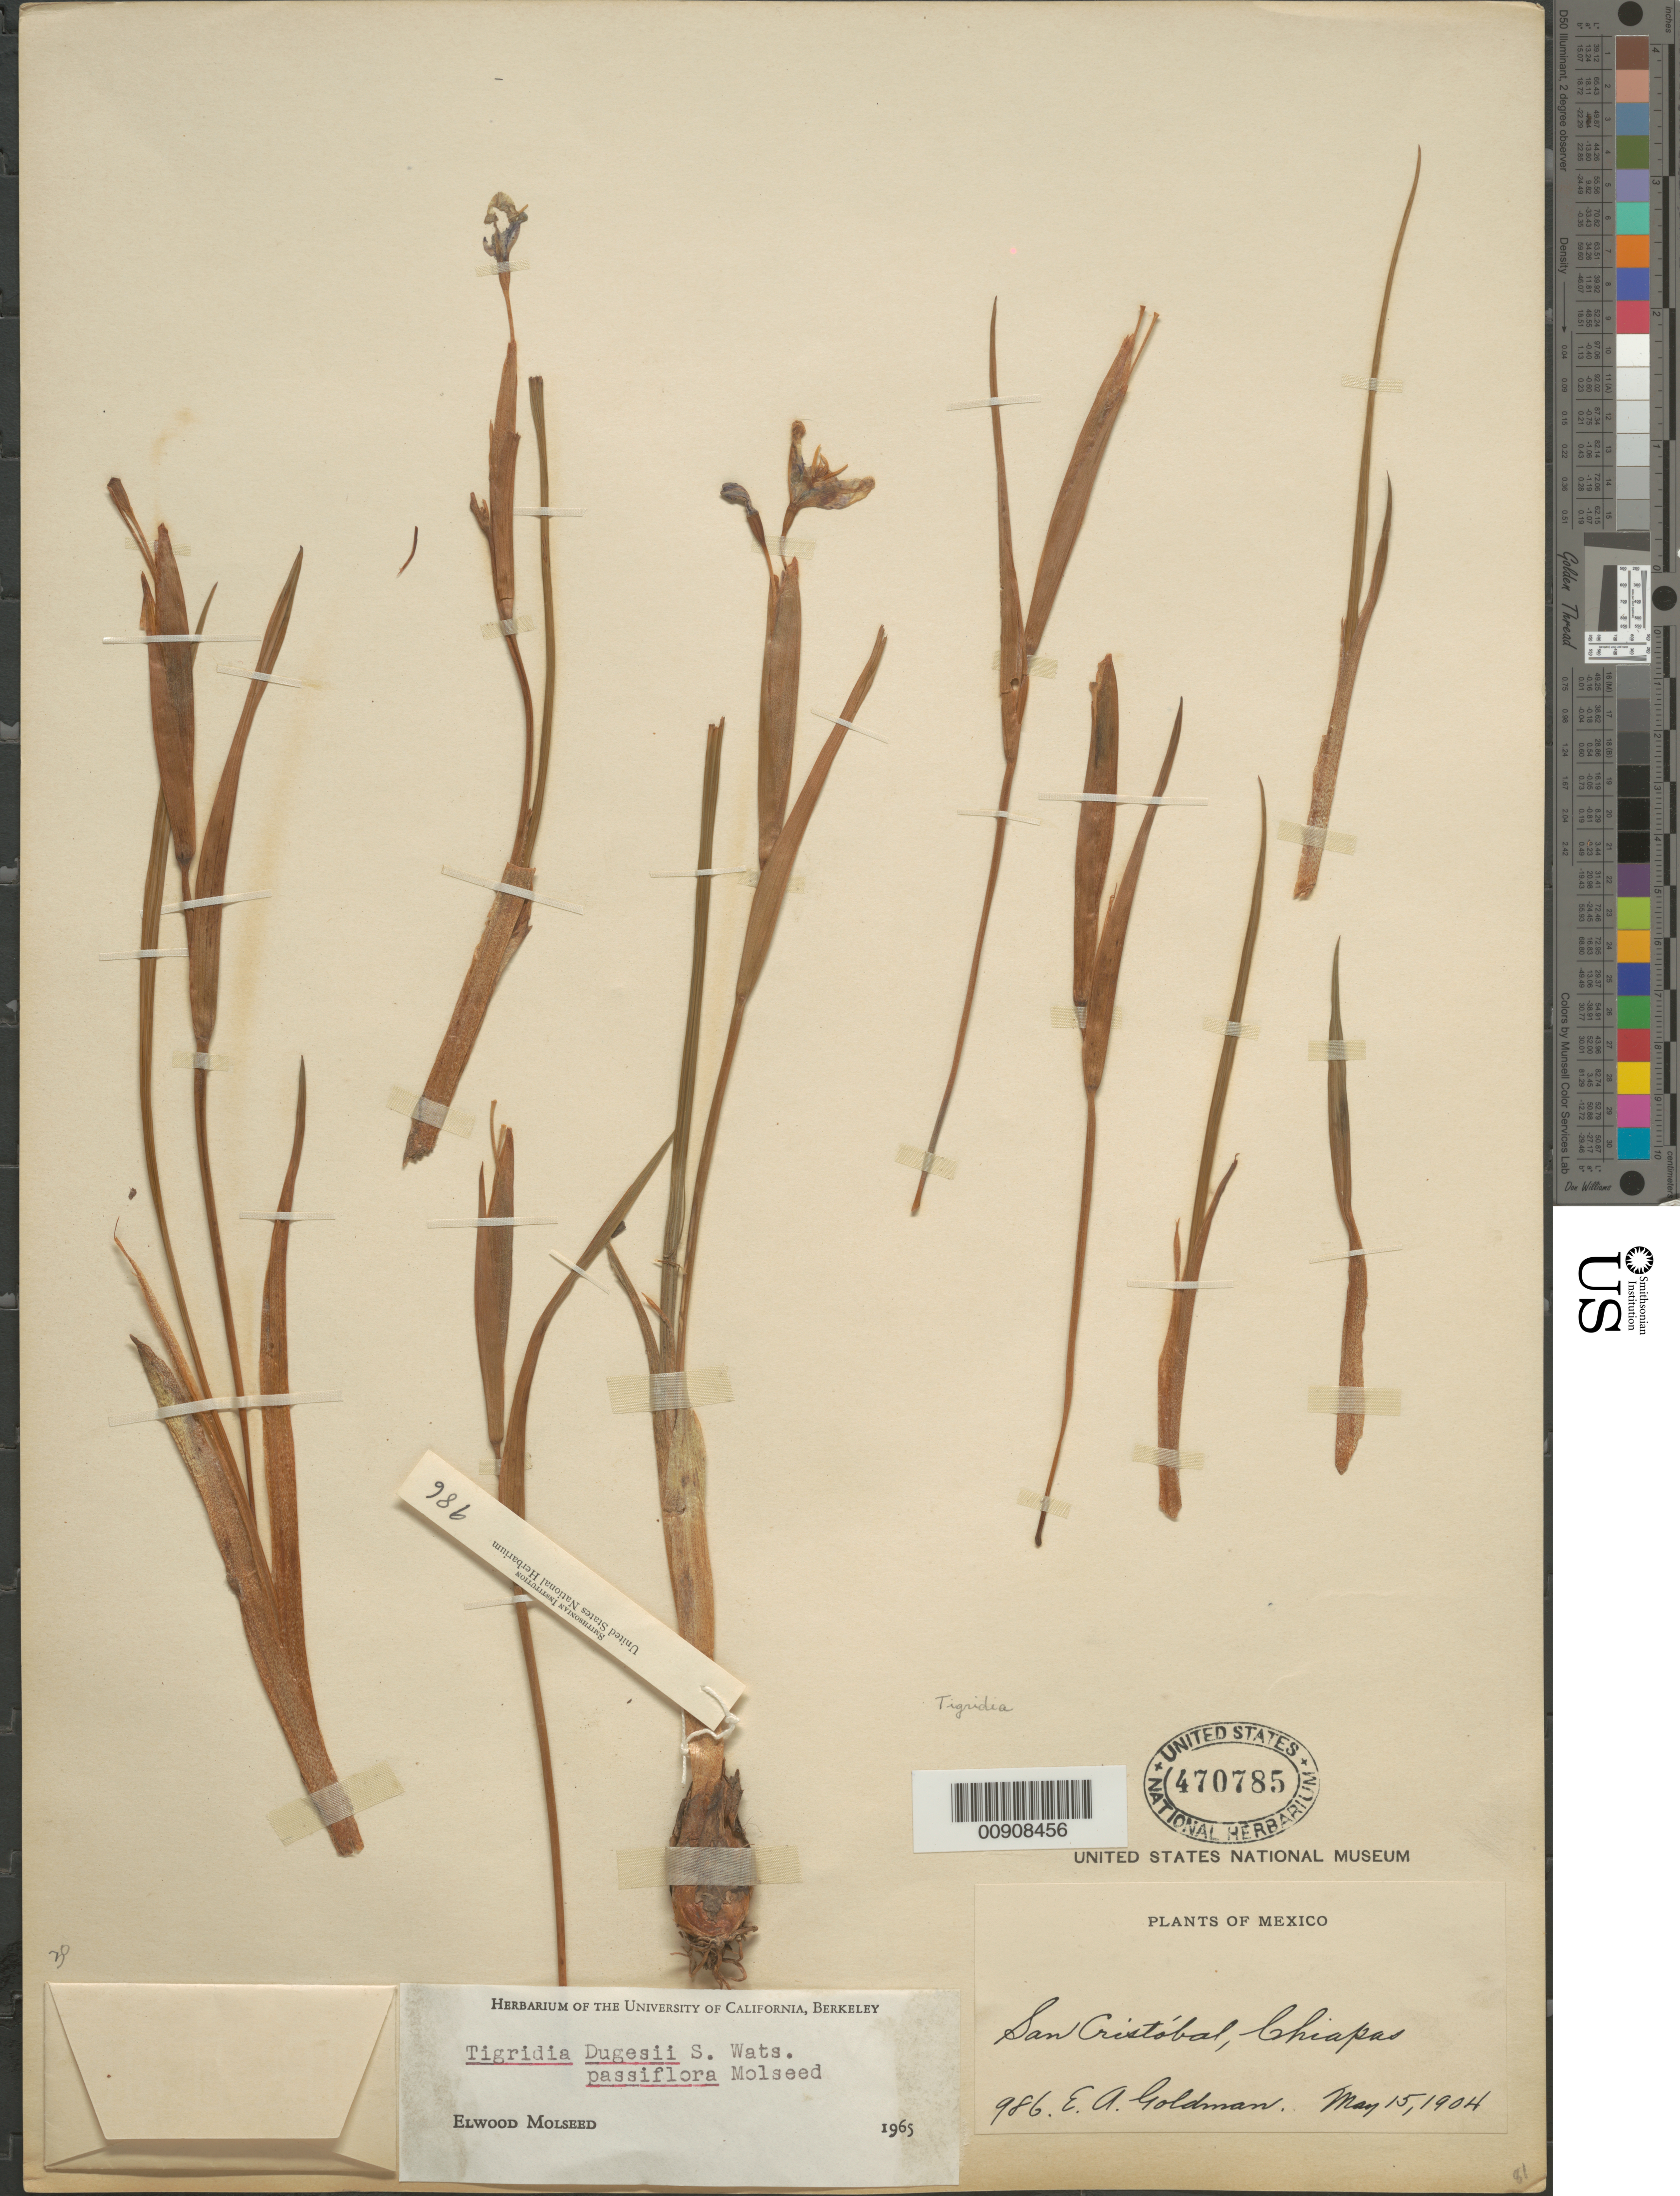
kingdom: Plantae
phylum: Tracheophyta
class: Liliopsida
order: Asparagales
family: Iridaceae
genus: Tigridia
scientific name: Tigridia dugesii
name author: S. Watson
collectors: E. A. Goldman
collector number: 986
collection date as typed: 15 May 1904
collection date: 1904-05-15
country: Mexico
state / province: Chiapas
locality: San Cristóbal, Chiapas.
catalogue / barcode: US 470785